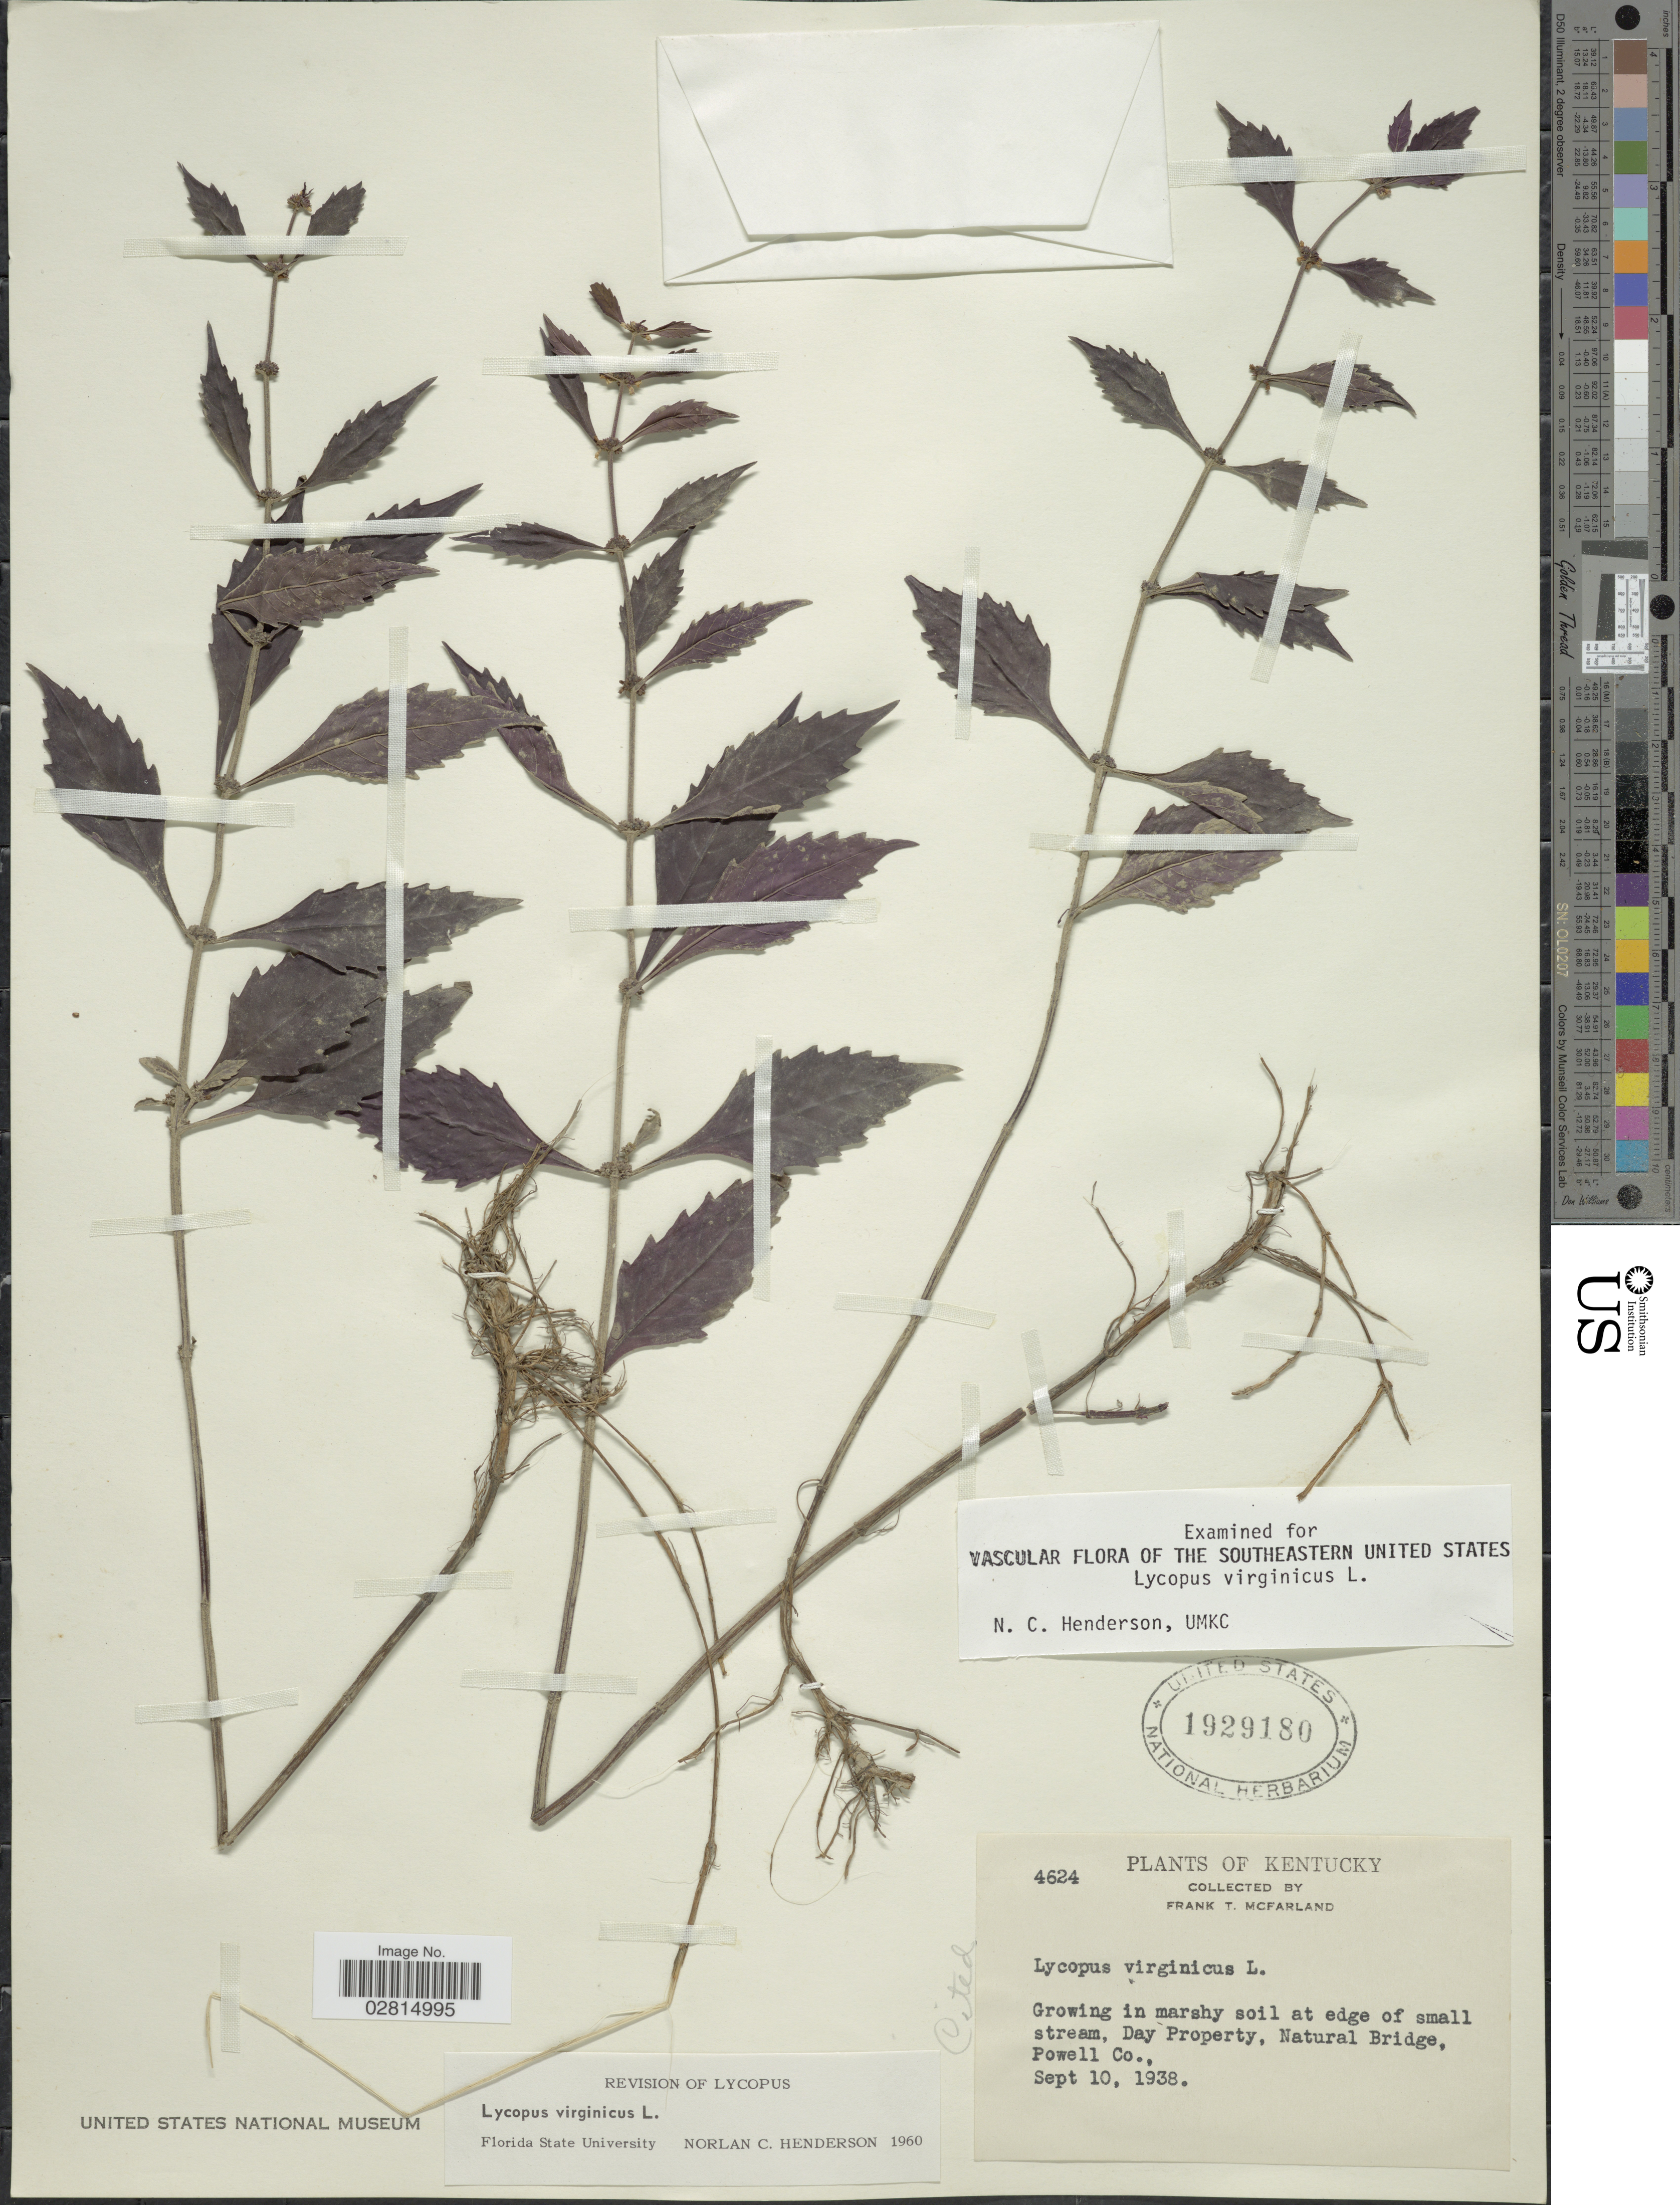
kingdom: Plantae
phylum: Tracheophyta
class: Magnoliopsida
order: Lamiales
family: Lamiaceae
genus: Lycopus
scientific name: Lycopus virginicus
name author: L.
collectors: F. McFarland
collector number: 4624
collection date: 1938-09-10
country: United States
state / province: Kentucky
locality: Day Property, Natural Bridge, Powell Co.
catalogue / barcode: US 1929180